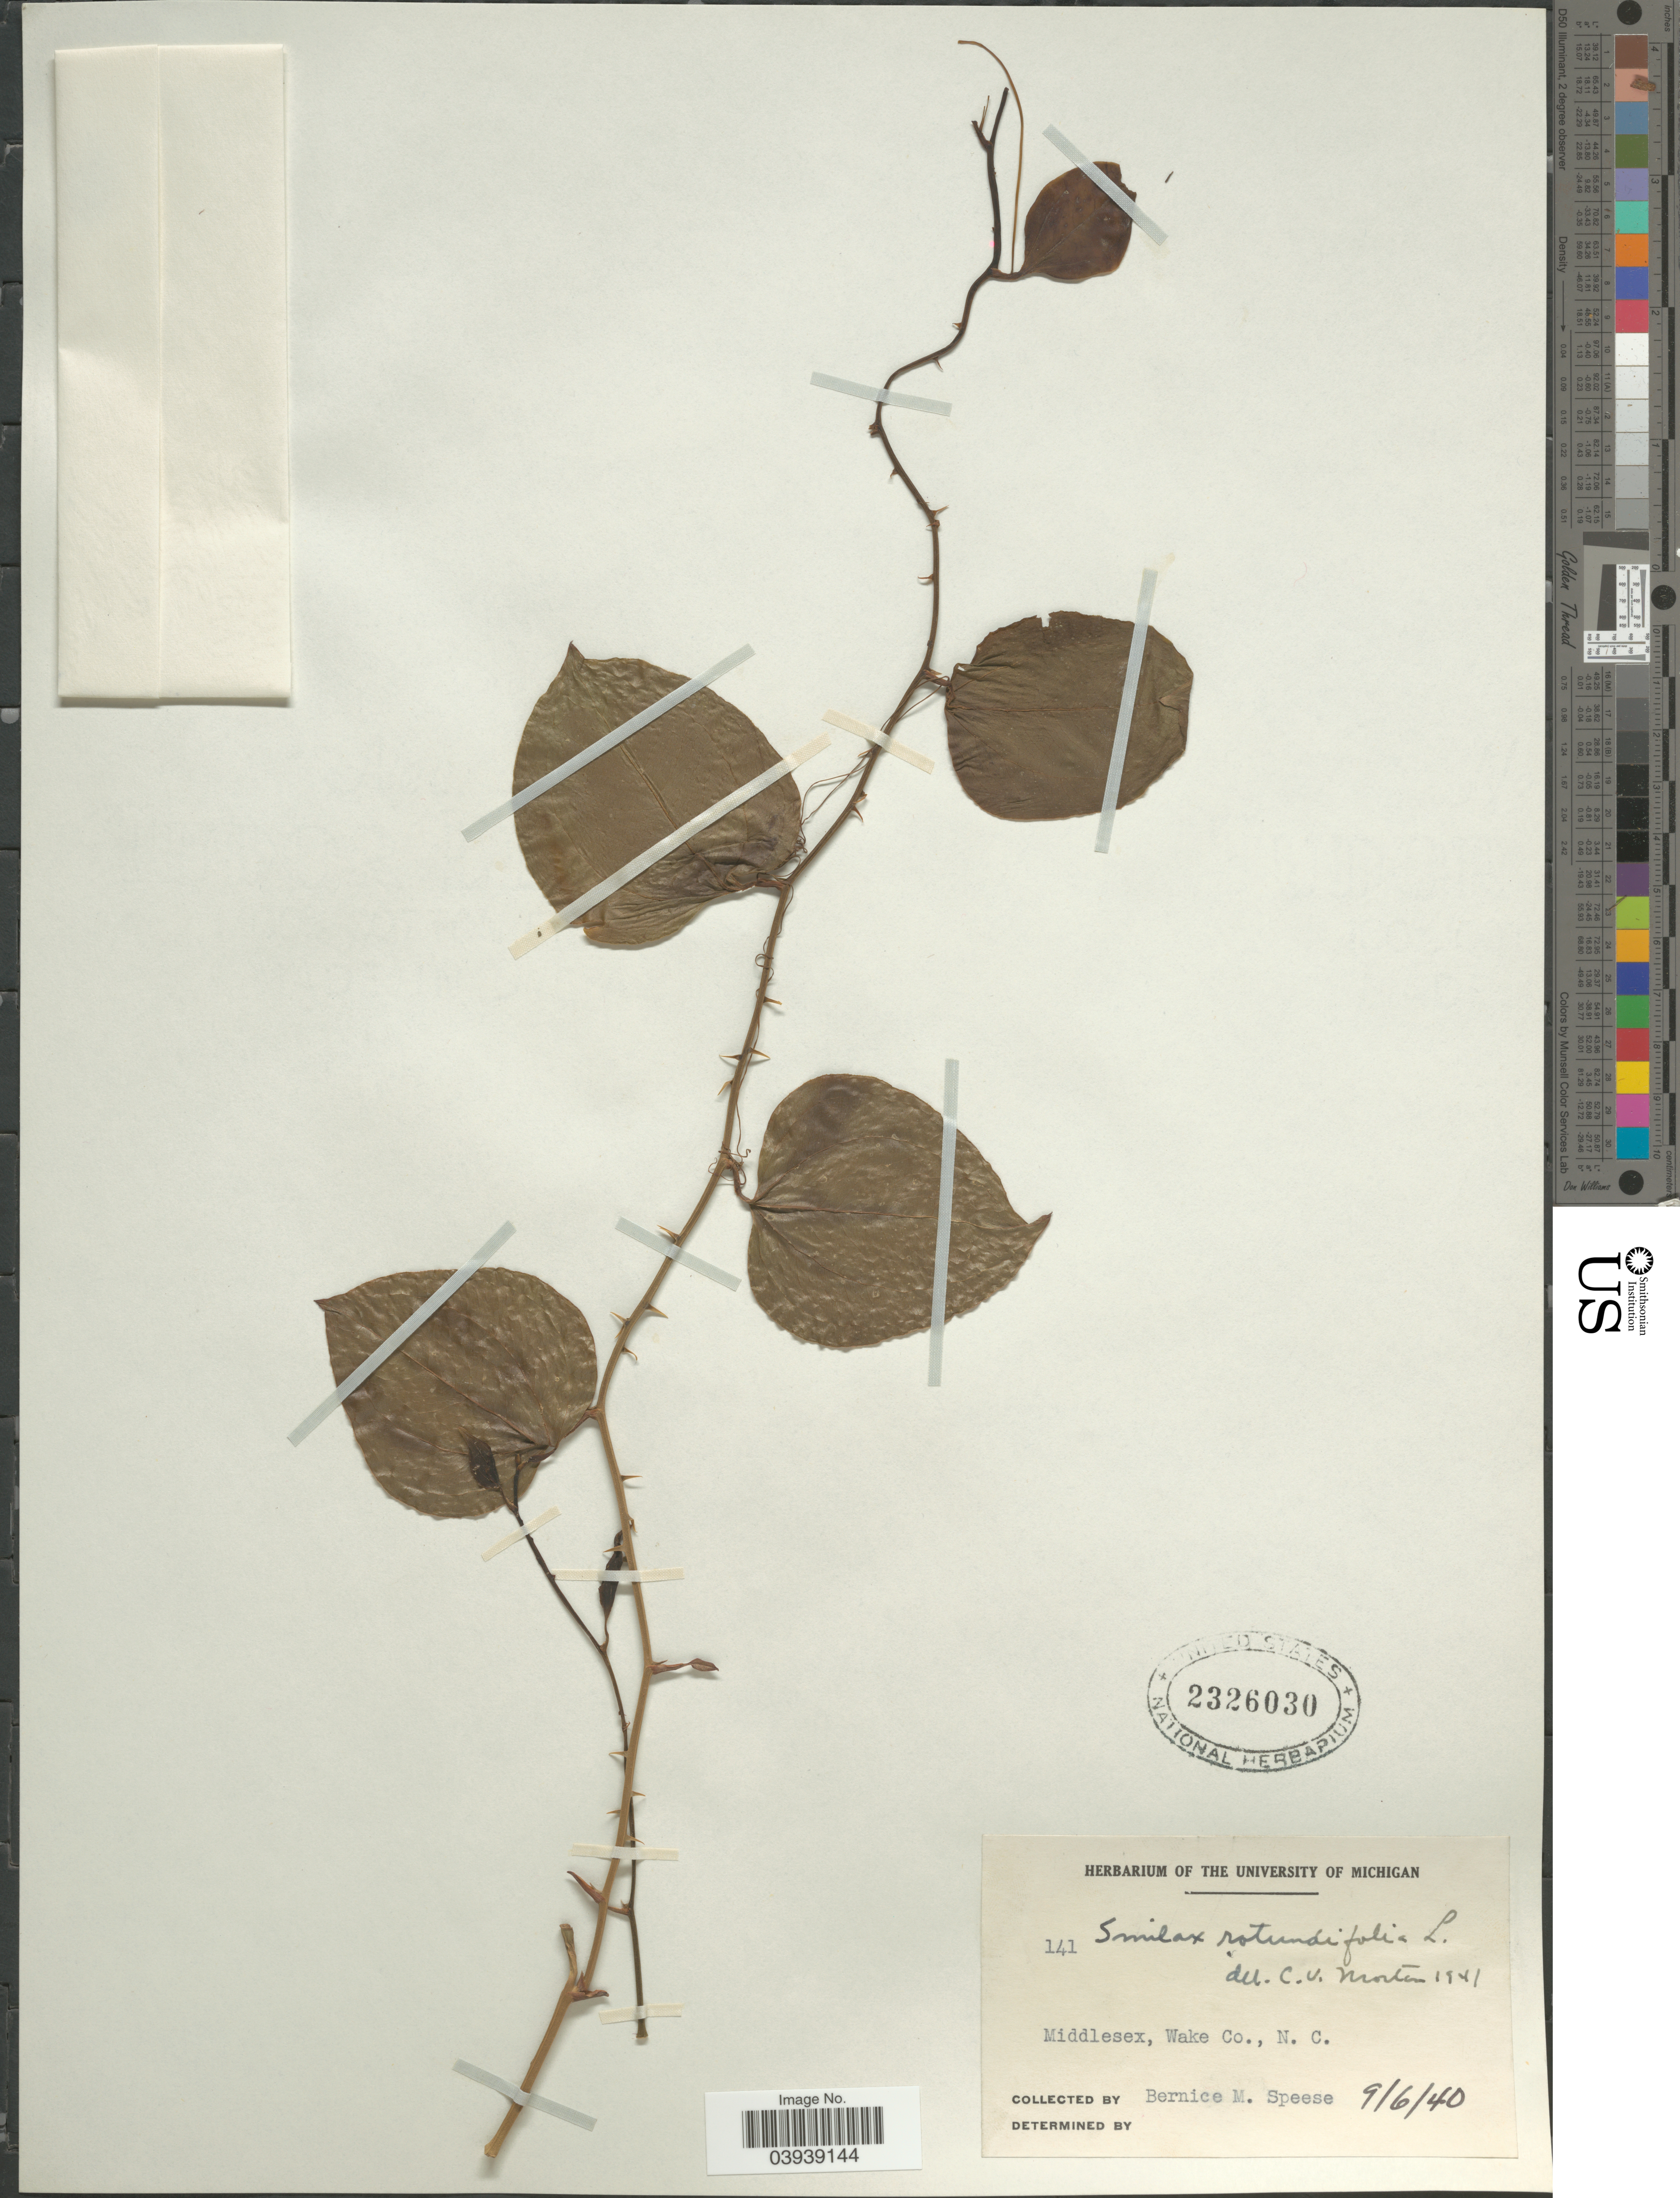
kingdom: Plantae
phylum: Tracheophyta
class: Liliopsida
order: Liliales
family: Smilacaceae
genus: Smilax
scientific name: Smilax rotundifolia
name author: L.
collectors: B. Speese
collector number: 141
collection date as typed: Transcribed d/m/y: 6/9/40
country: United States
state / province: North Carolina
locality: Middlesex, Wake Co.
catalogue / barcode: US 2326030